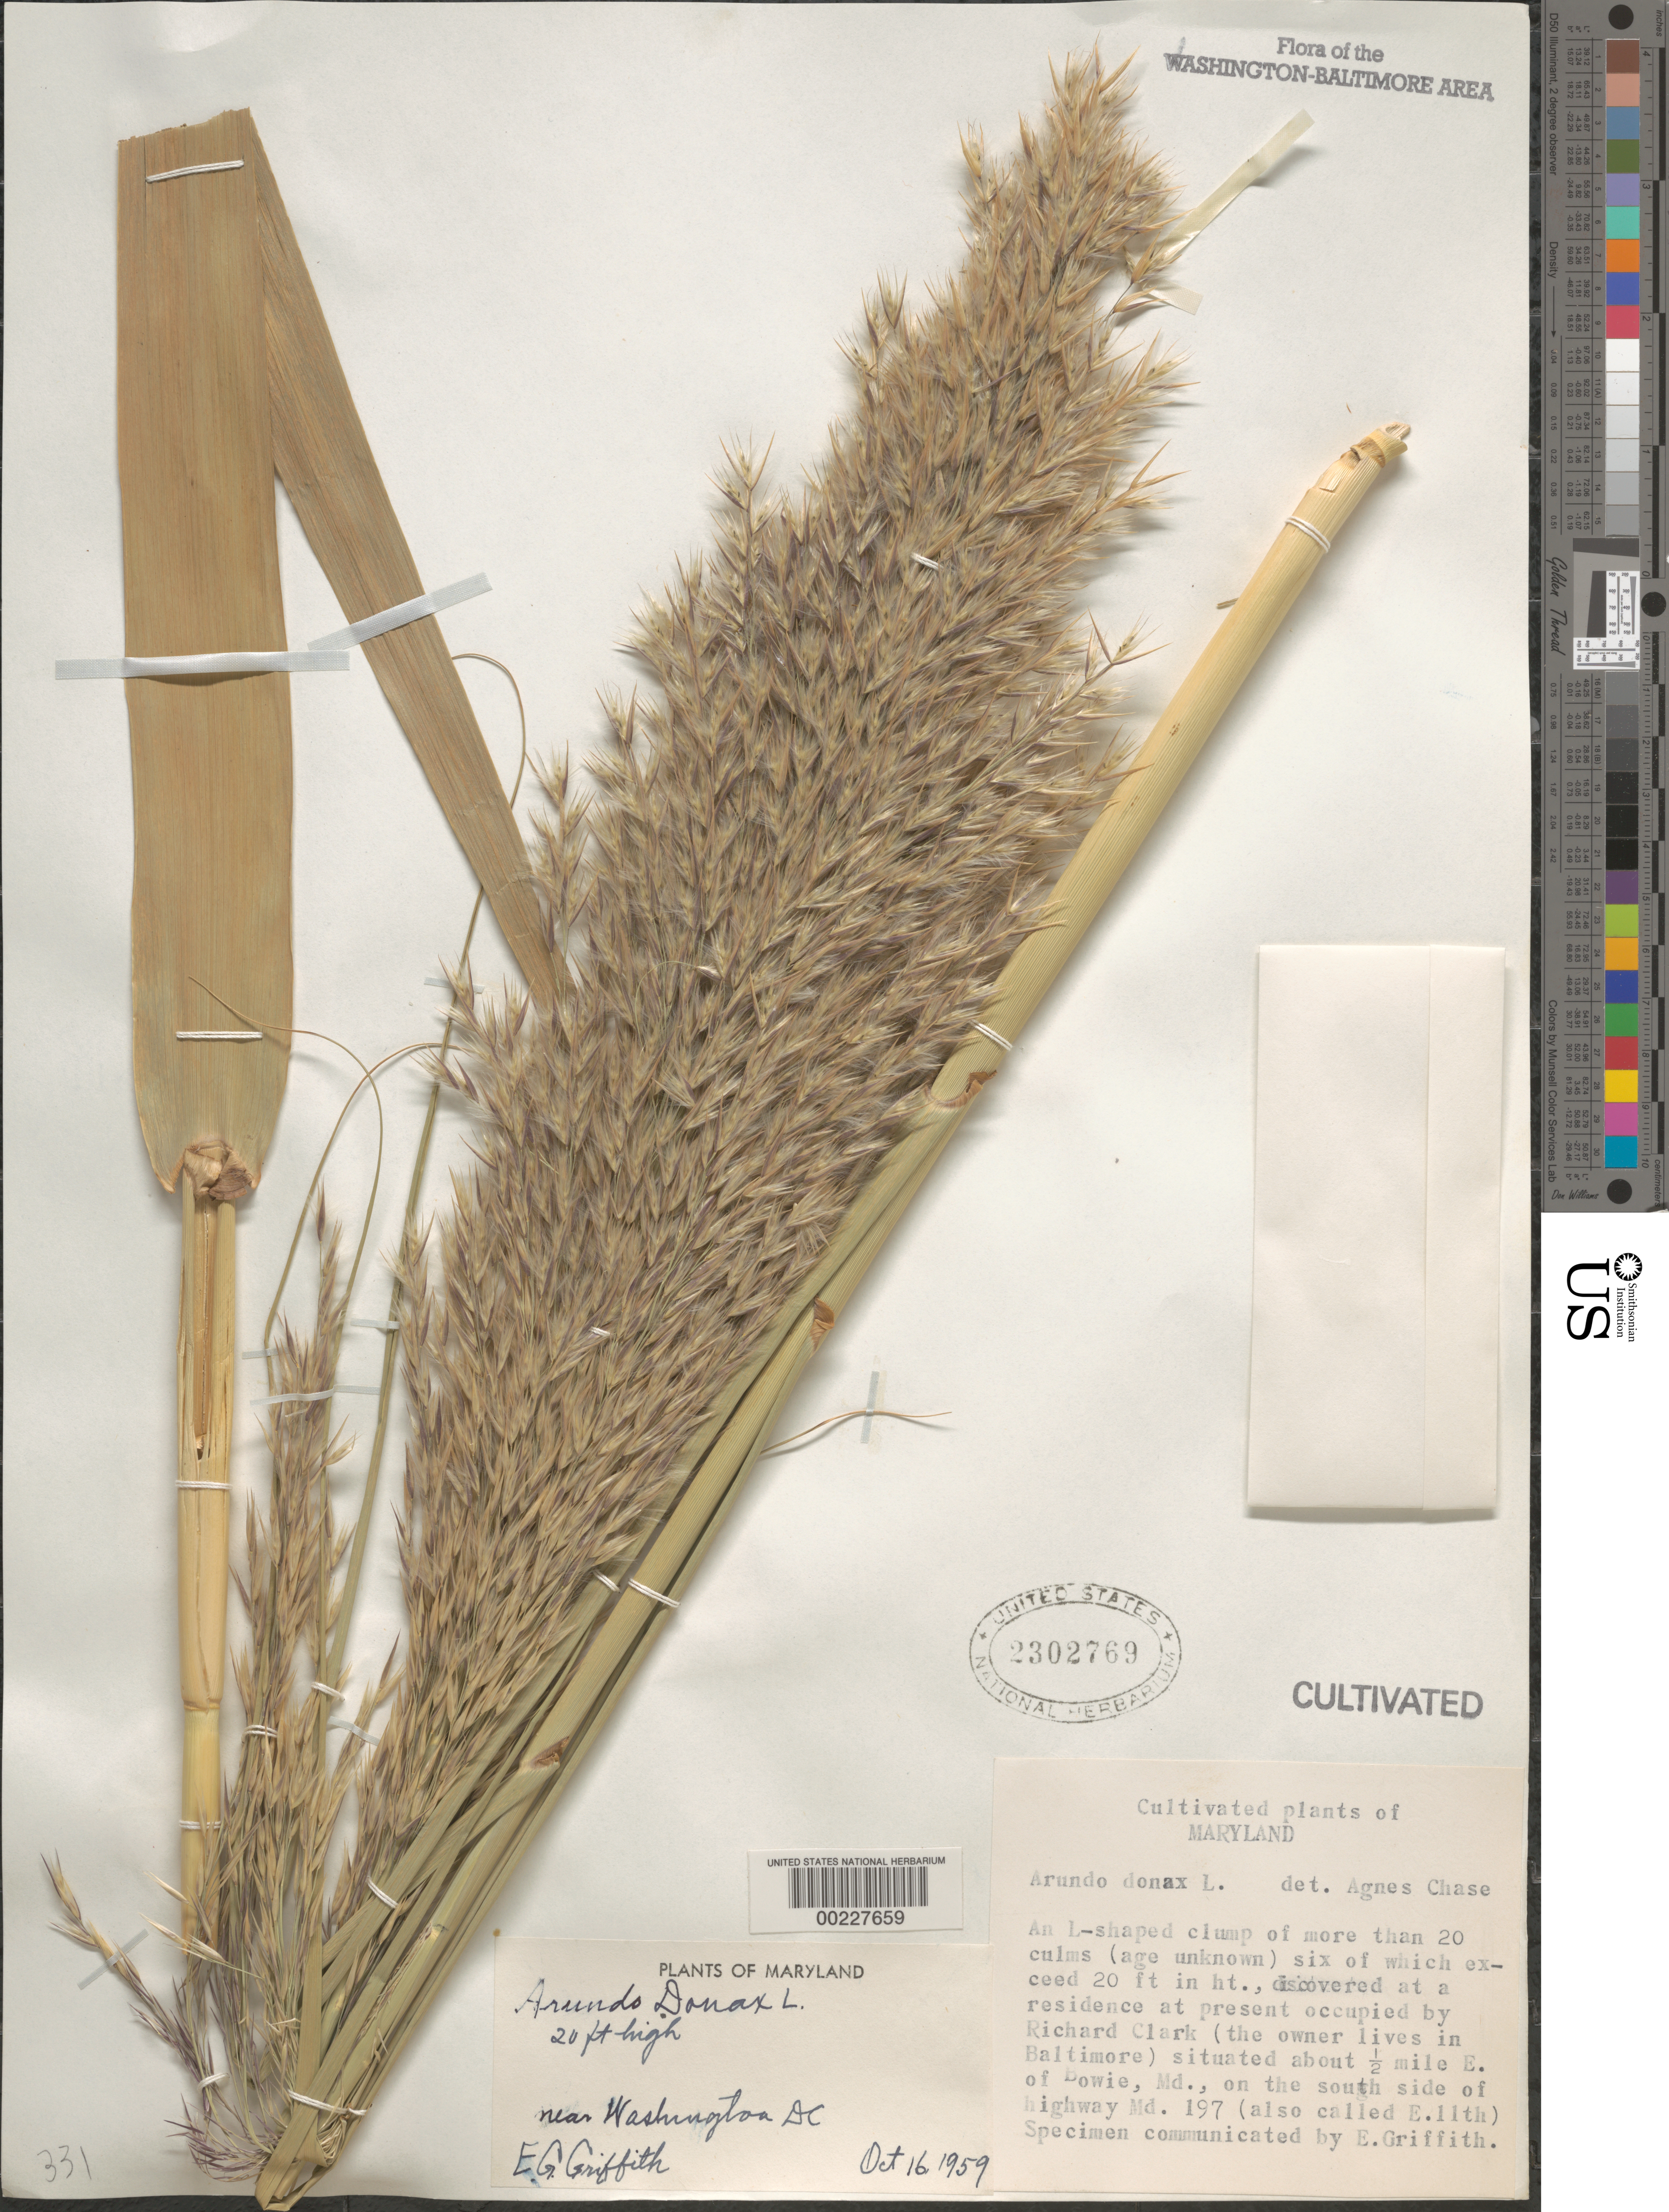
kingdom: Plantae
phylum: Tracheophyta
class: Liliopsida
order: Poales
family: Poaceae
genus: Arundo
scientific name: Arundo donax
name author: L.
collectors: E. Griffith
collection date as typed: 16 Oct 1959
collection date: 1959-10-16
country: United States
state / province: Maryland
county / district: Prince George's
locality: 0.5 Mi E of Bowie, on S side of highway MD 197 (also called E 11th)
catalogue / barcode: US 2302769